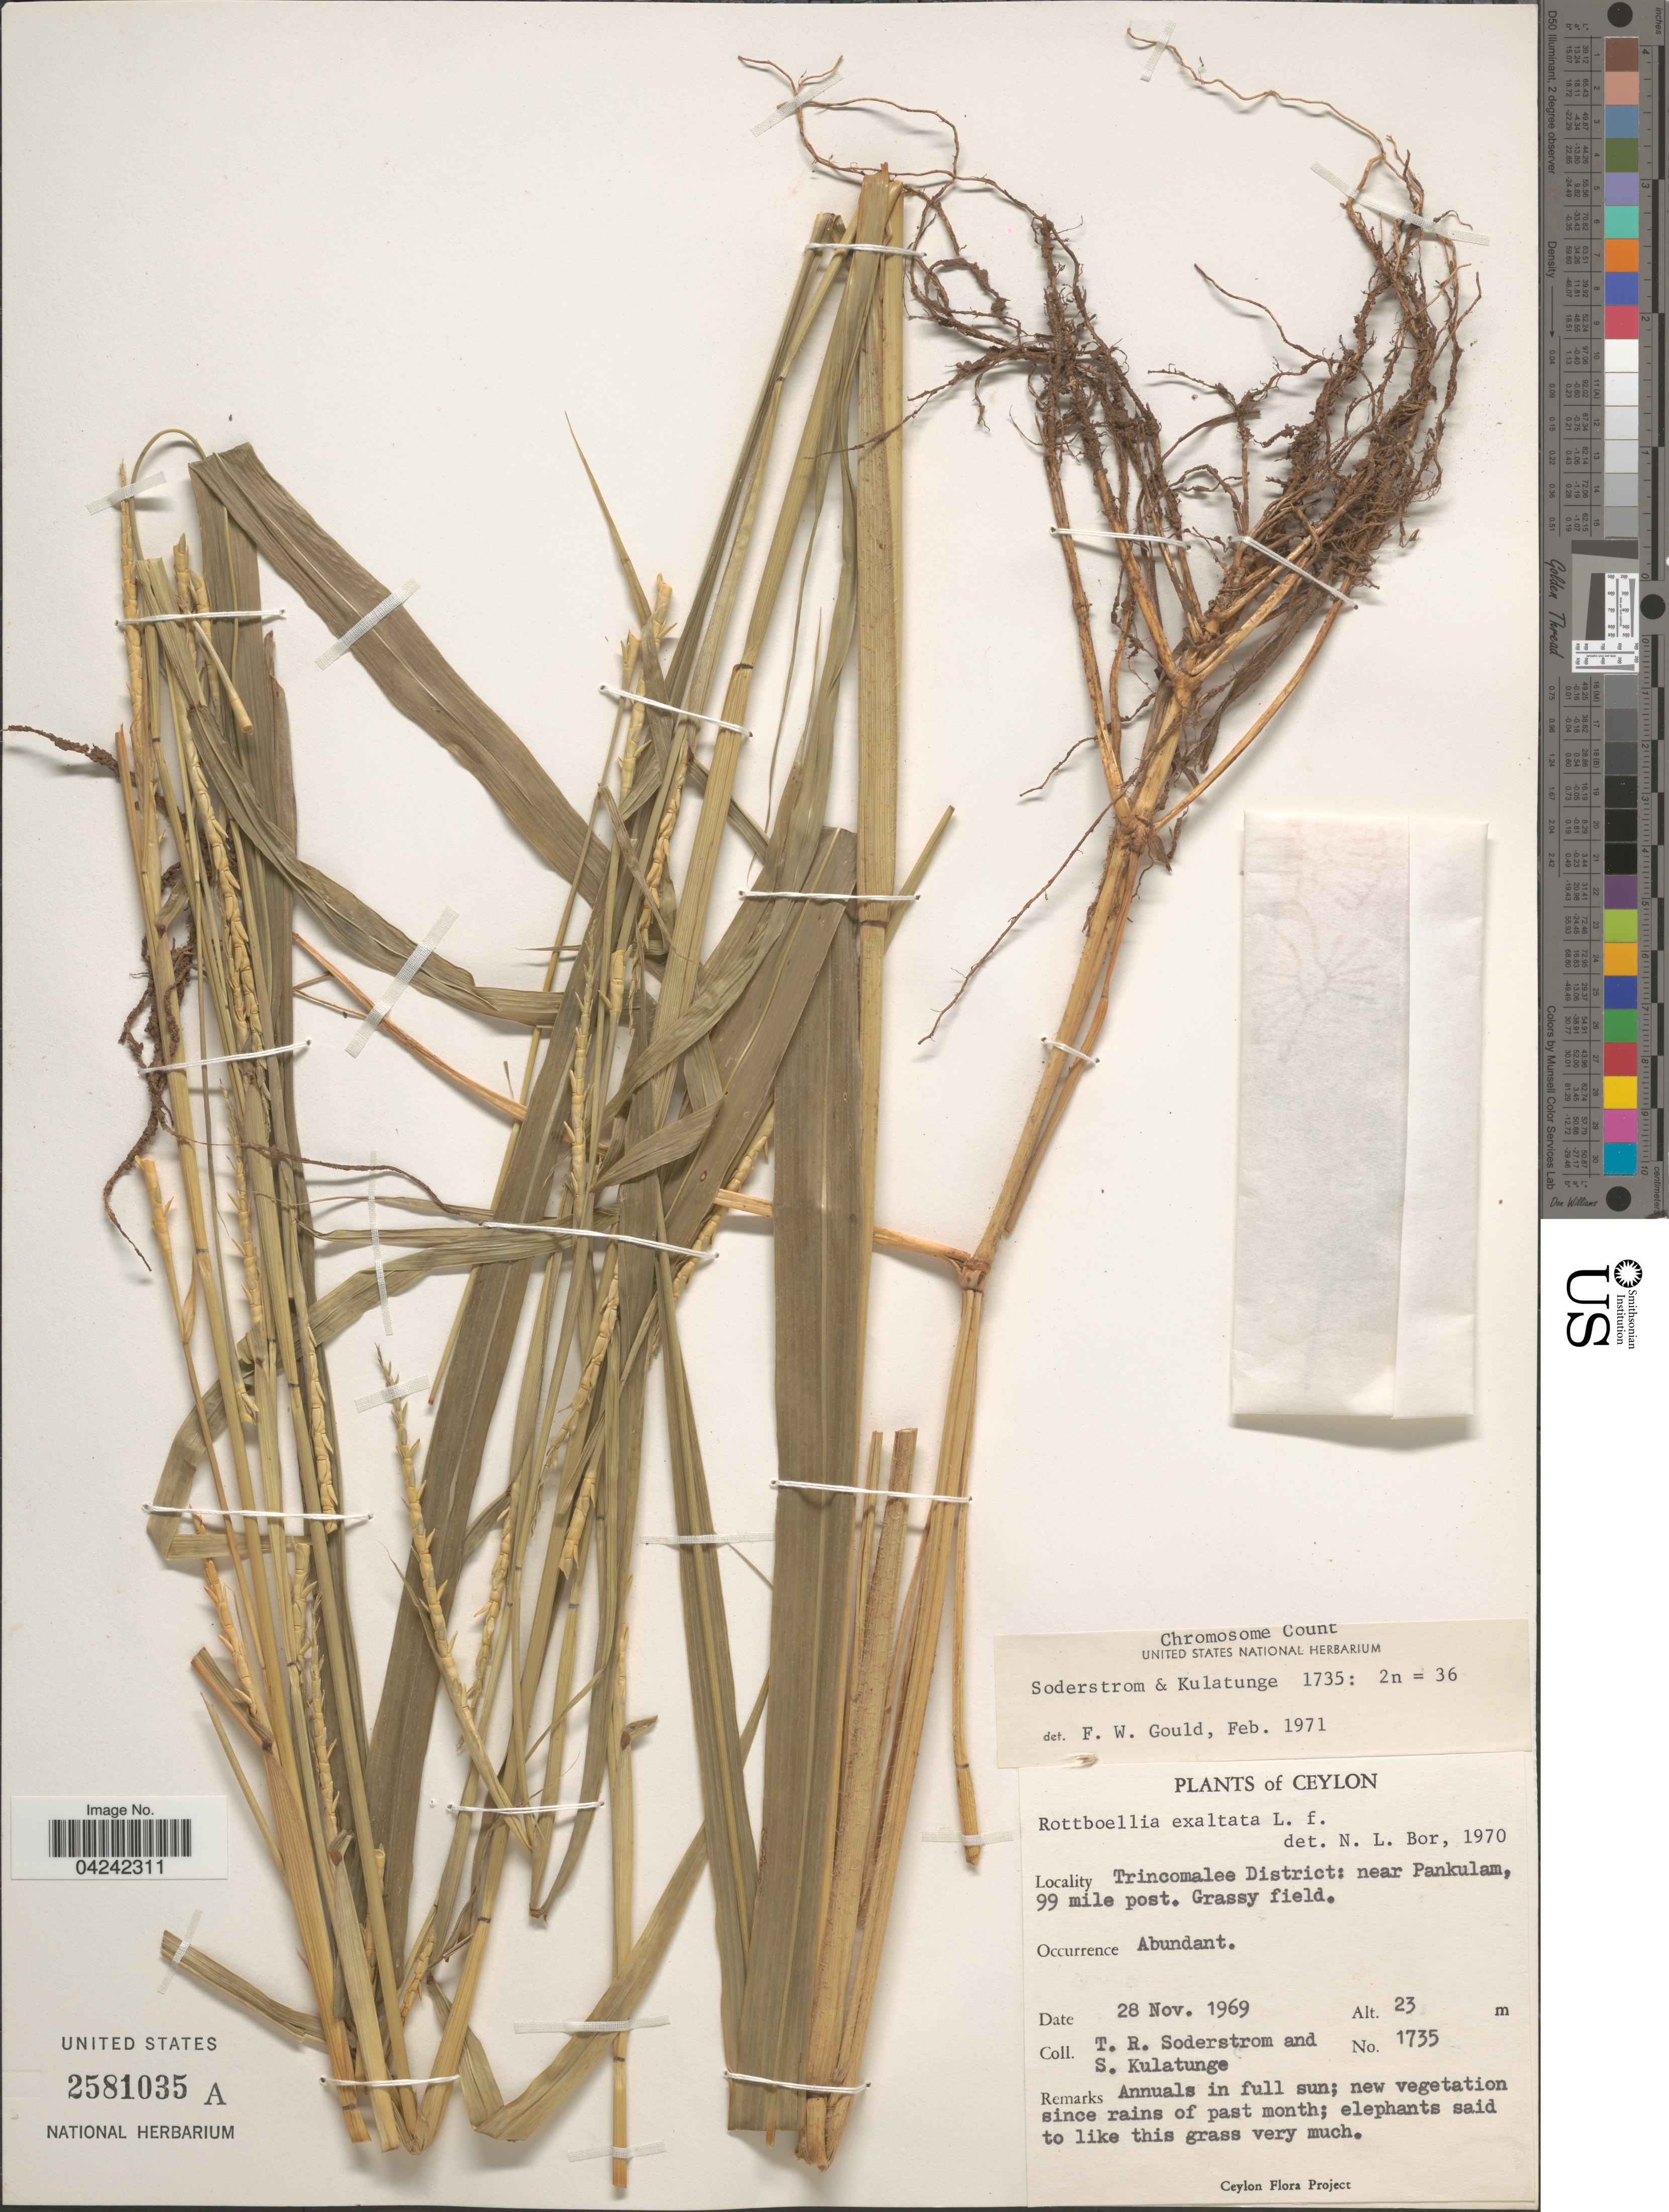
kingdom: Plantae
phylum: Tracheophyta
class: Liliopsida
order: Poales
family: Poaceae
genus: Rottboellia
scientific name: Rottboellia cochinchinensis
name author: (Lour.) Clayton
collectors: T. R. Soderstrom & S. Kulatunge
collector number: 1735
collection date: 1969-11-28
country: Sri Lanka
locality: Ceylon. Trincomalee District: near Pankulam, 9 mile post.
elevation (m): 23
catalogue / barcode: US 2581035A